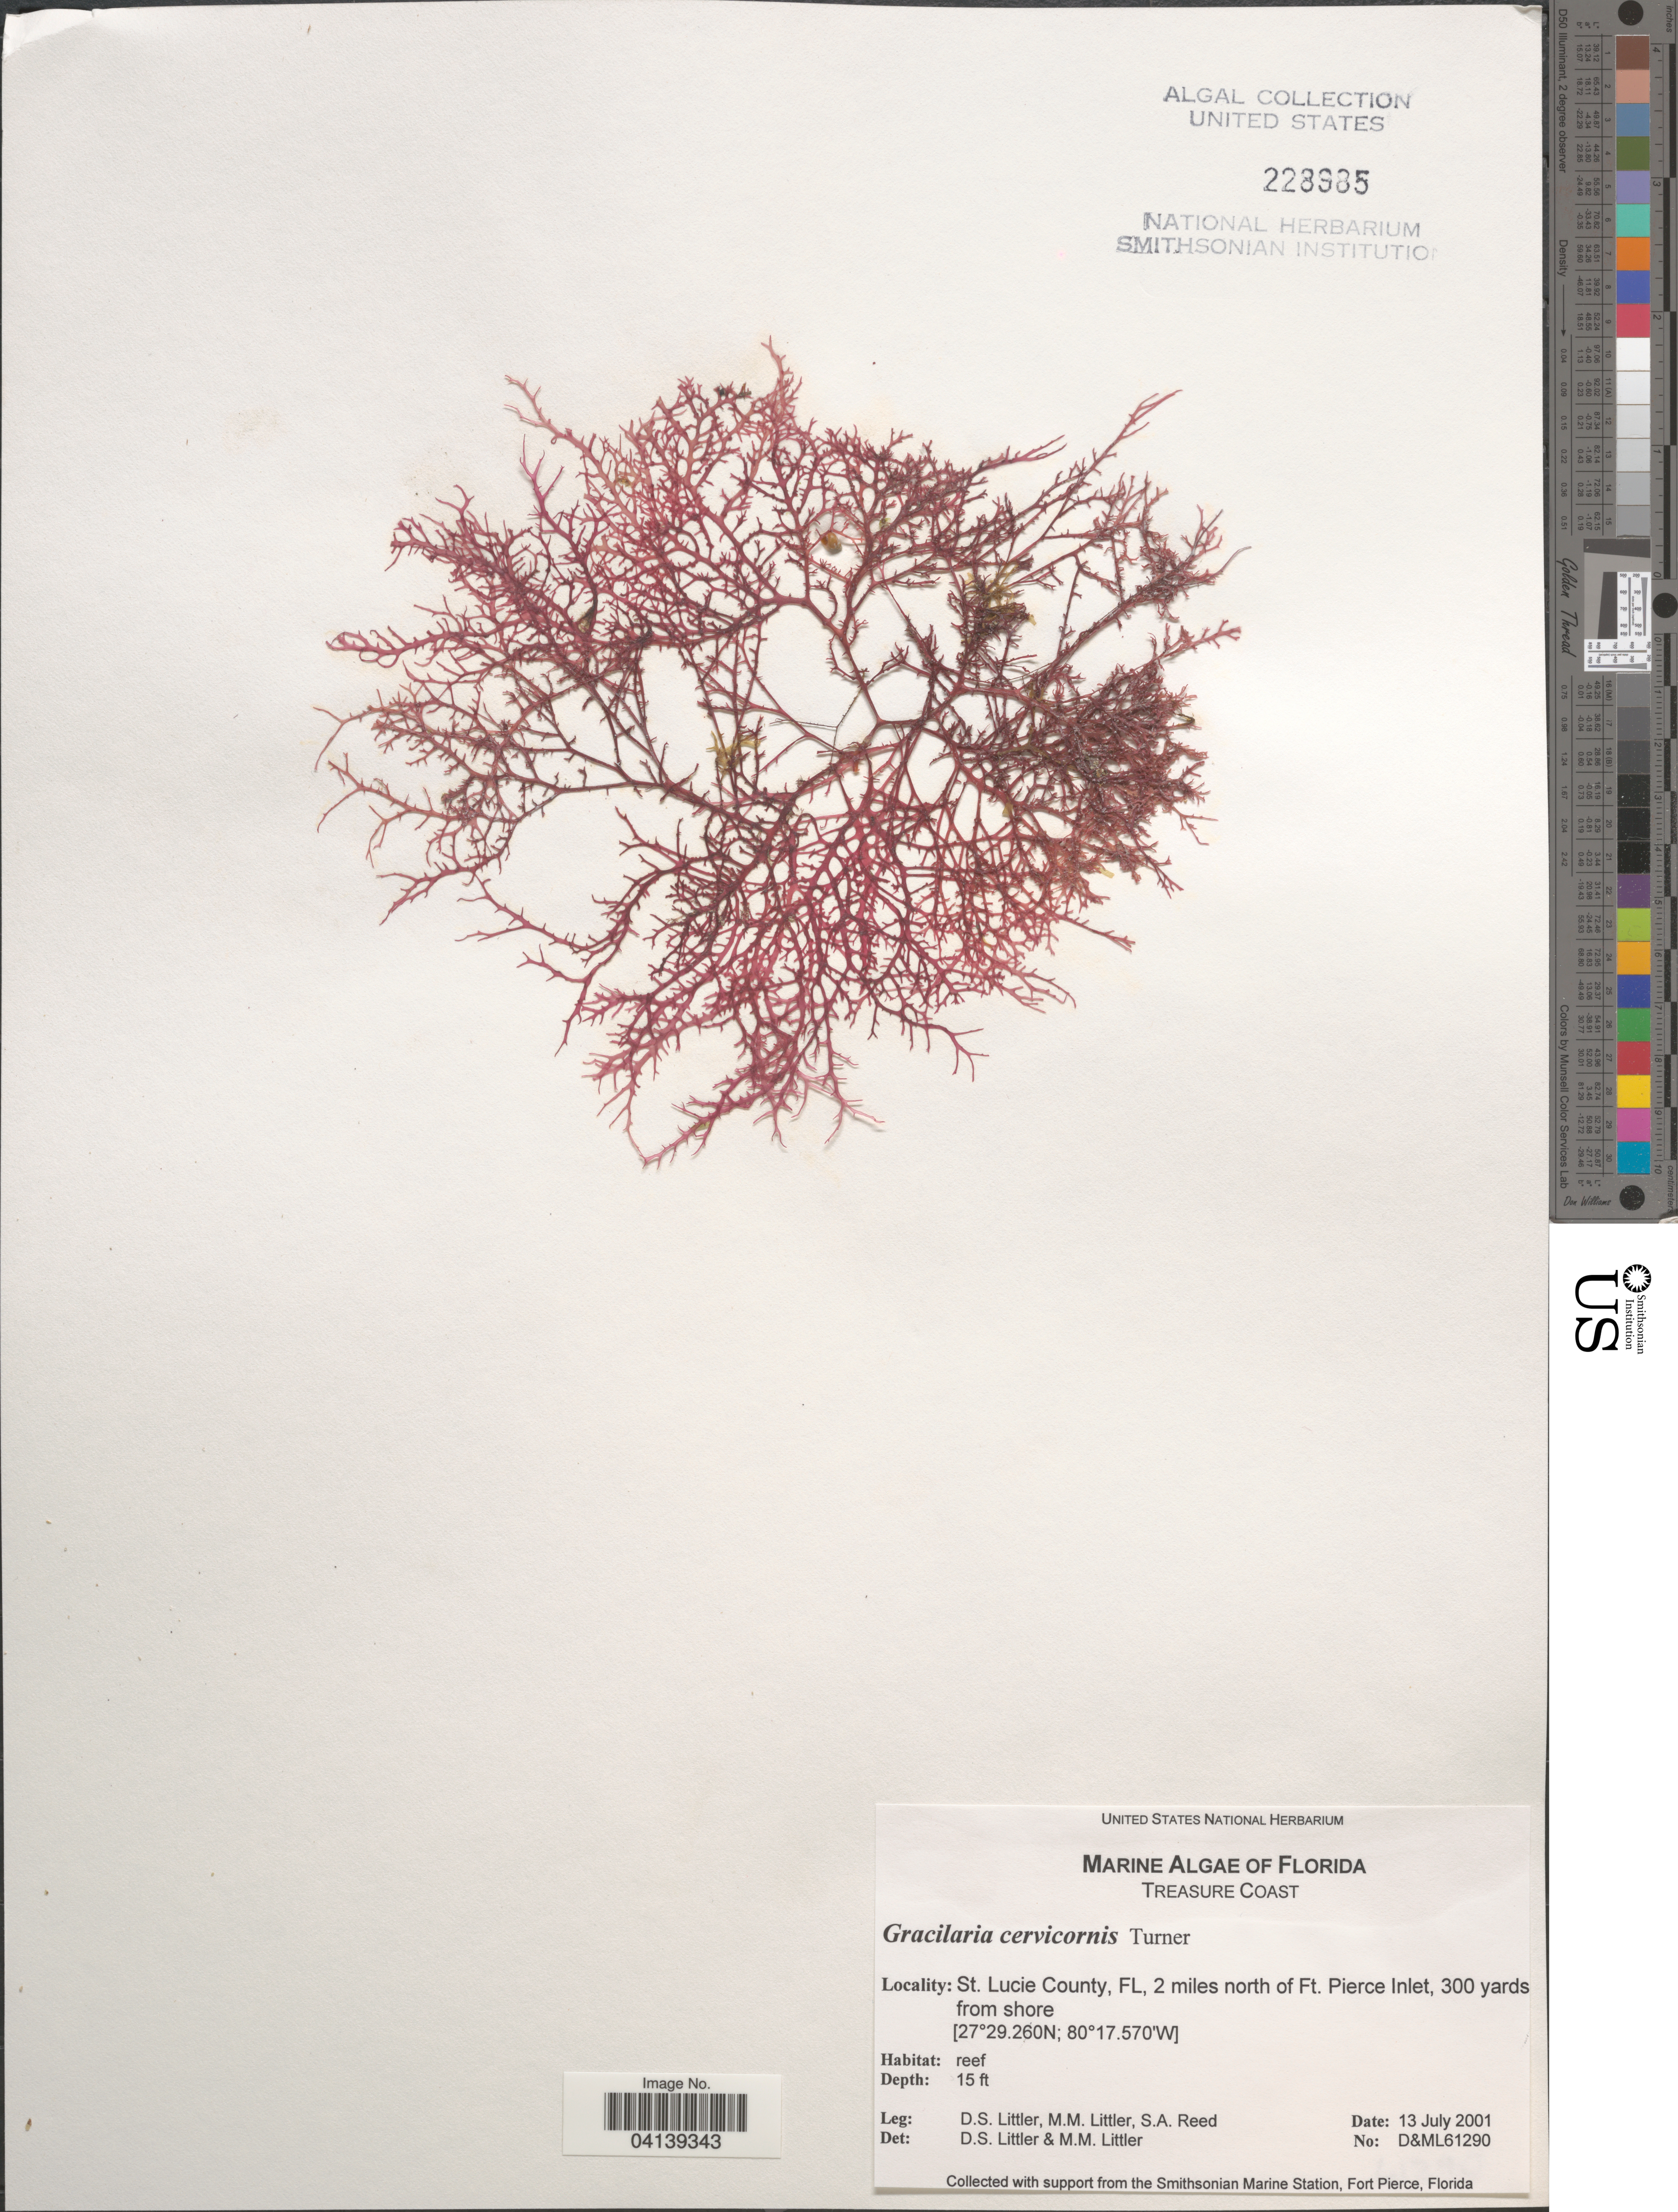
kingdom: Plantae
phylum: Rhodophyta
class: Florideophyceae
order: Gracilariales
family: Gracilariaceae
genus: Gracilaria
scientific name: Gracilaria cervicornis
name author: (Turner) J. Agardh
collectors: D. S. Littler & S. Reed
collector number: D&ML61290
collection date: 2001-07-13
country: United States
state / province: Florida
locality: Treasure Coast. St. Lucie County, 2 miles north of Ft. Pierce Inlet, 300 yards from shore.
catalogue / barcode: US 228985